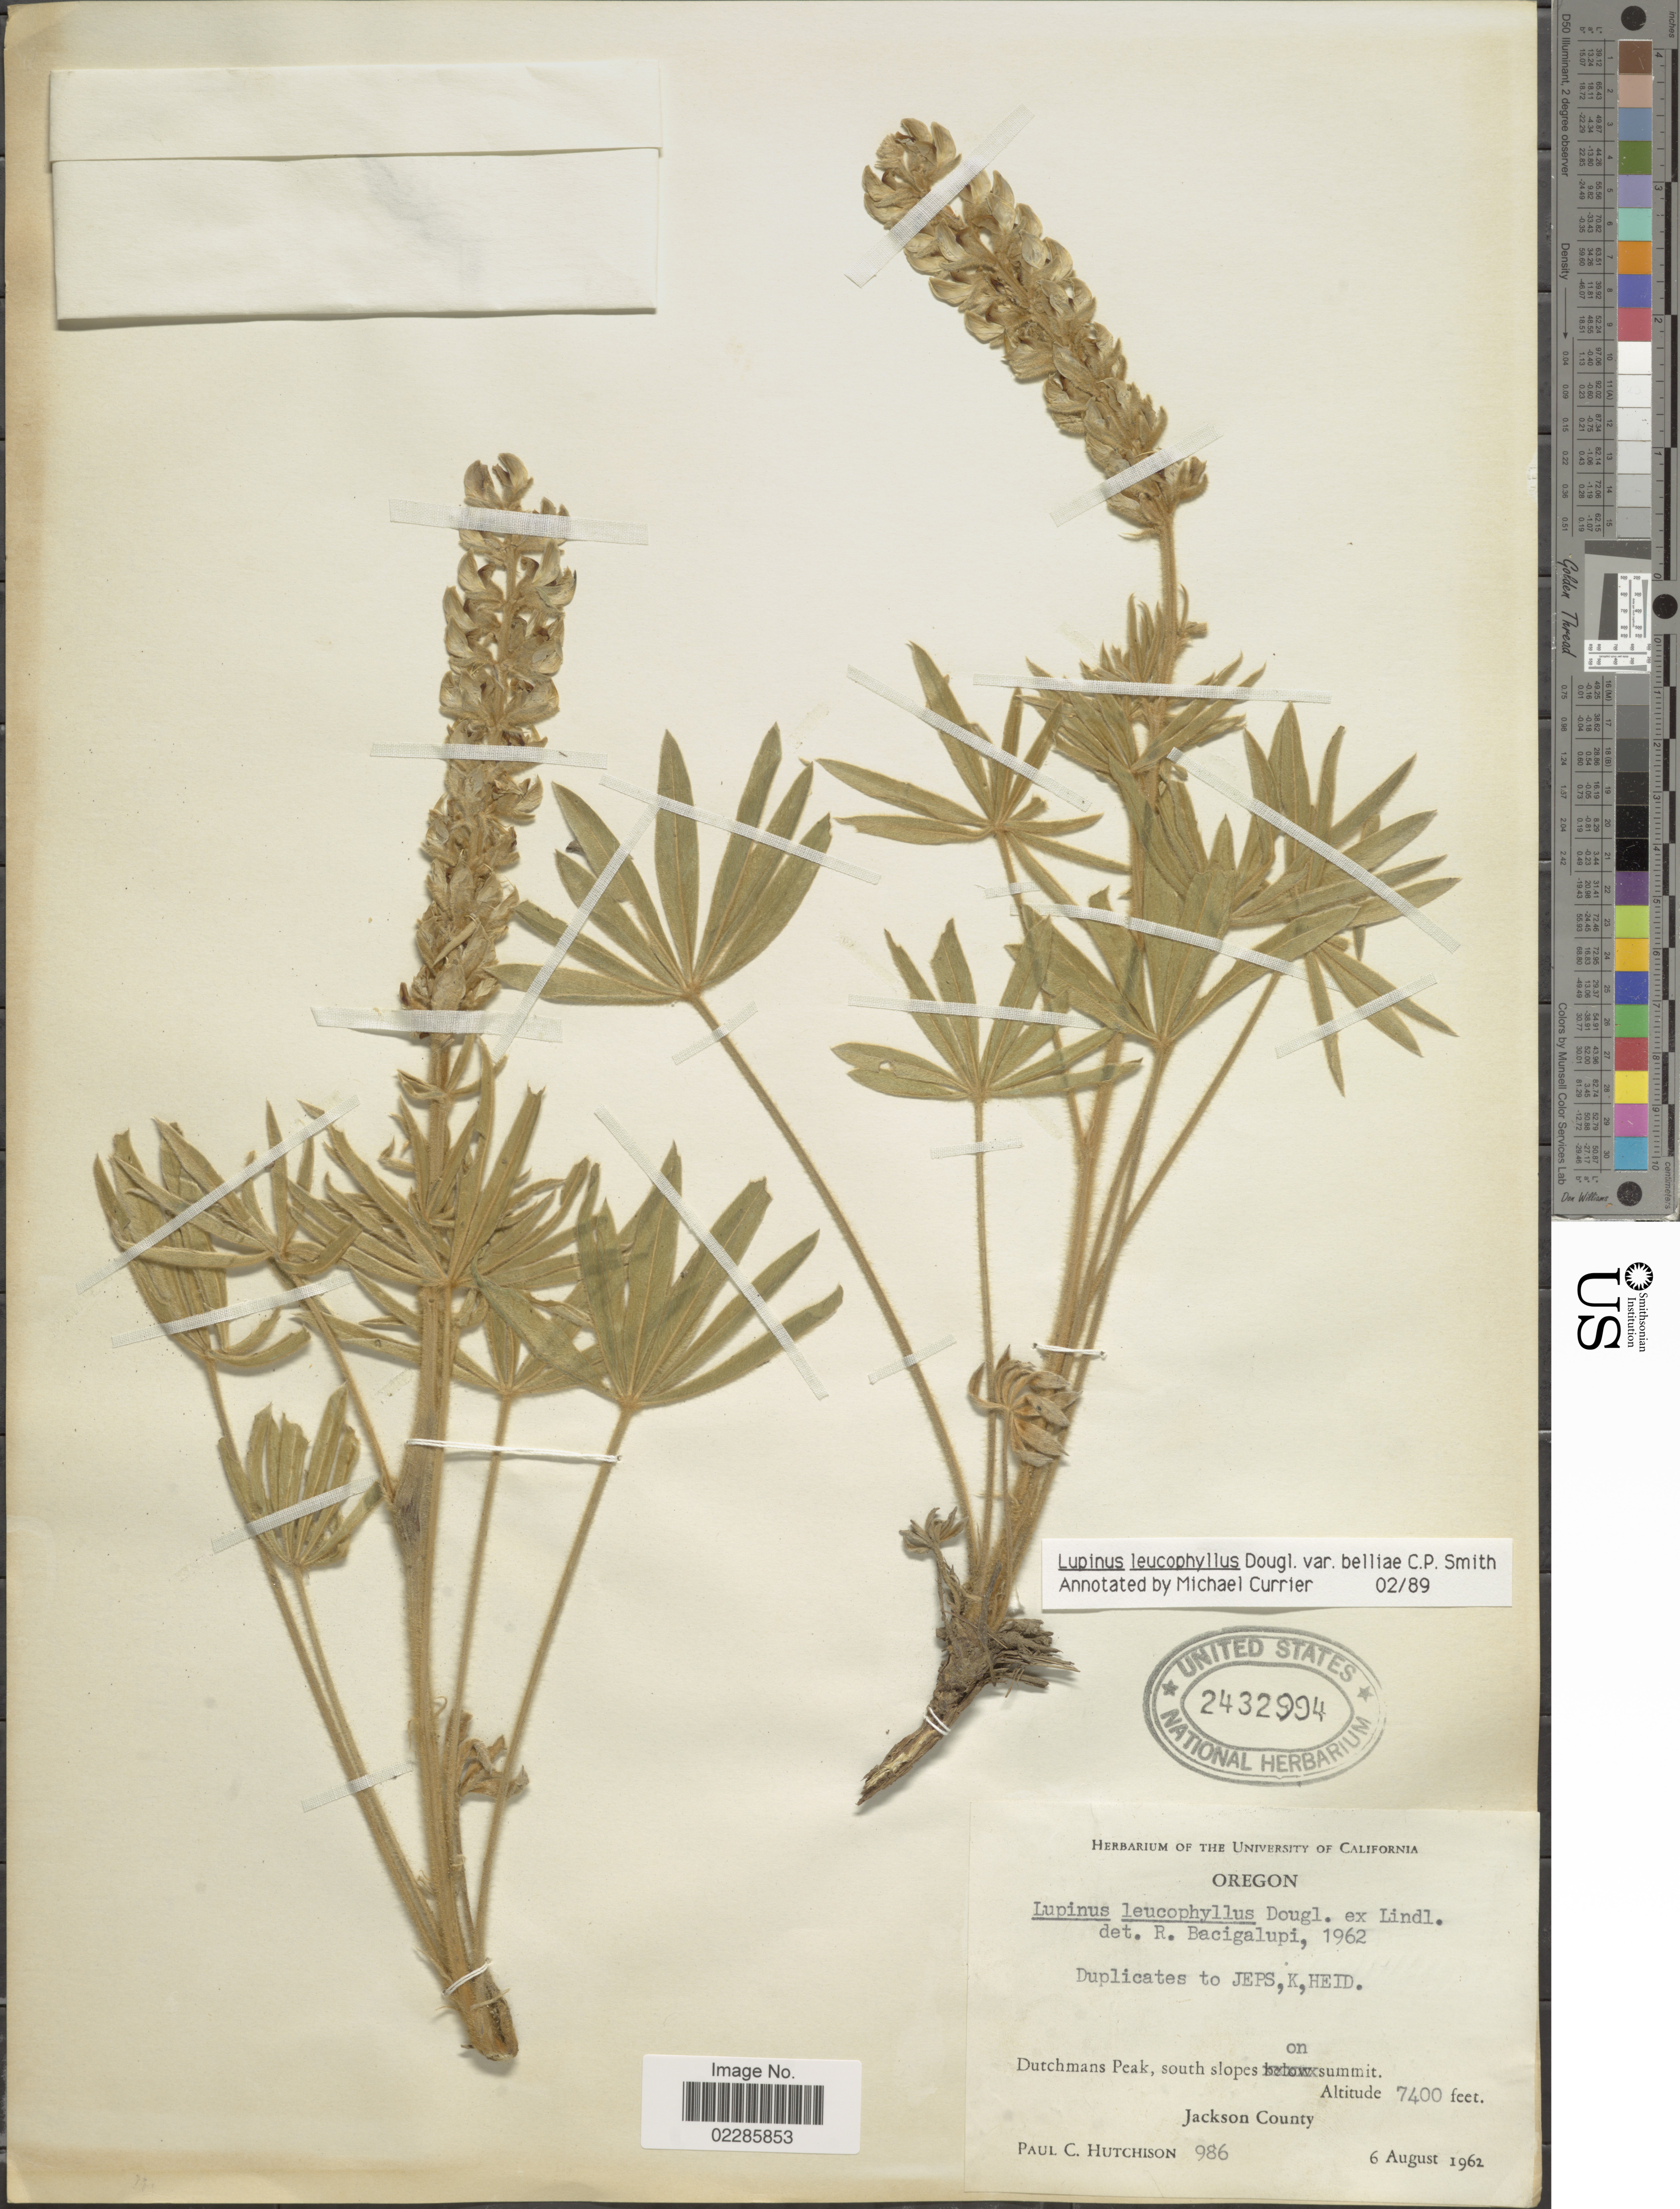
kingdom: Plantae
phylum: Tracheophyta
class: Magnoliopsida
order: Fabales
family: Fabaceae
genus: Lupinus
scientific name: Lupinus leucophyllus var. belliae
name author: C.P. Sm.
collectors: P. C. Hutchison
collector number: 986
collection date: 1962-08-06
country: United States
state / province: Oregon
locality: Dutchmans Peak, south slopes on summit, Jackson County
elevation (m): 2256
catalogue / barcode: US 2432994